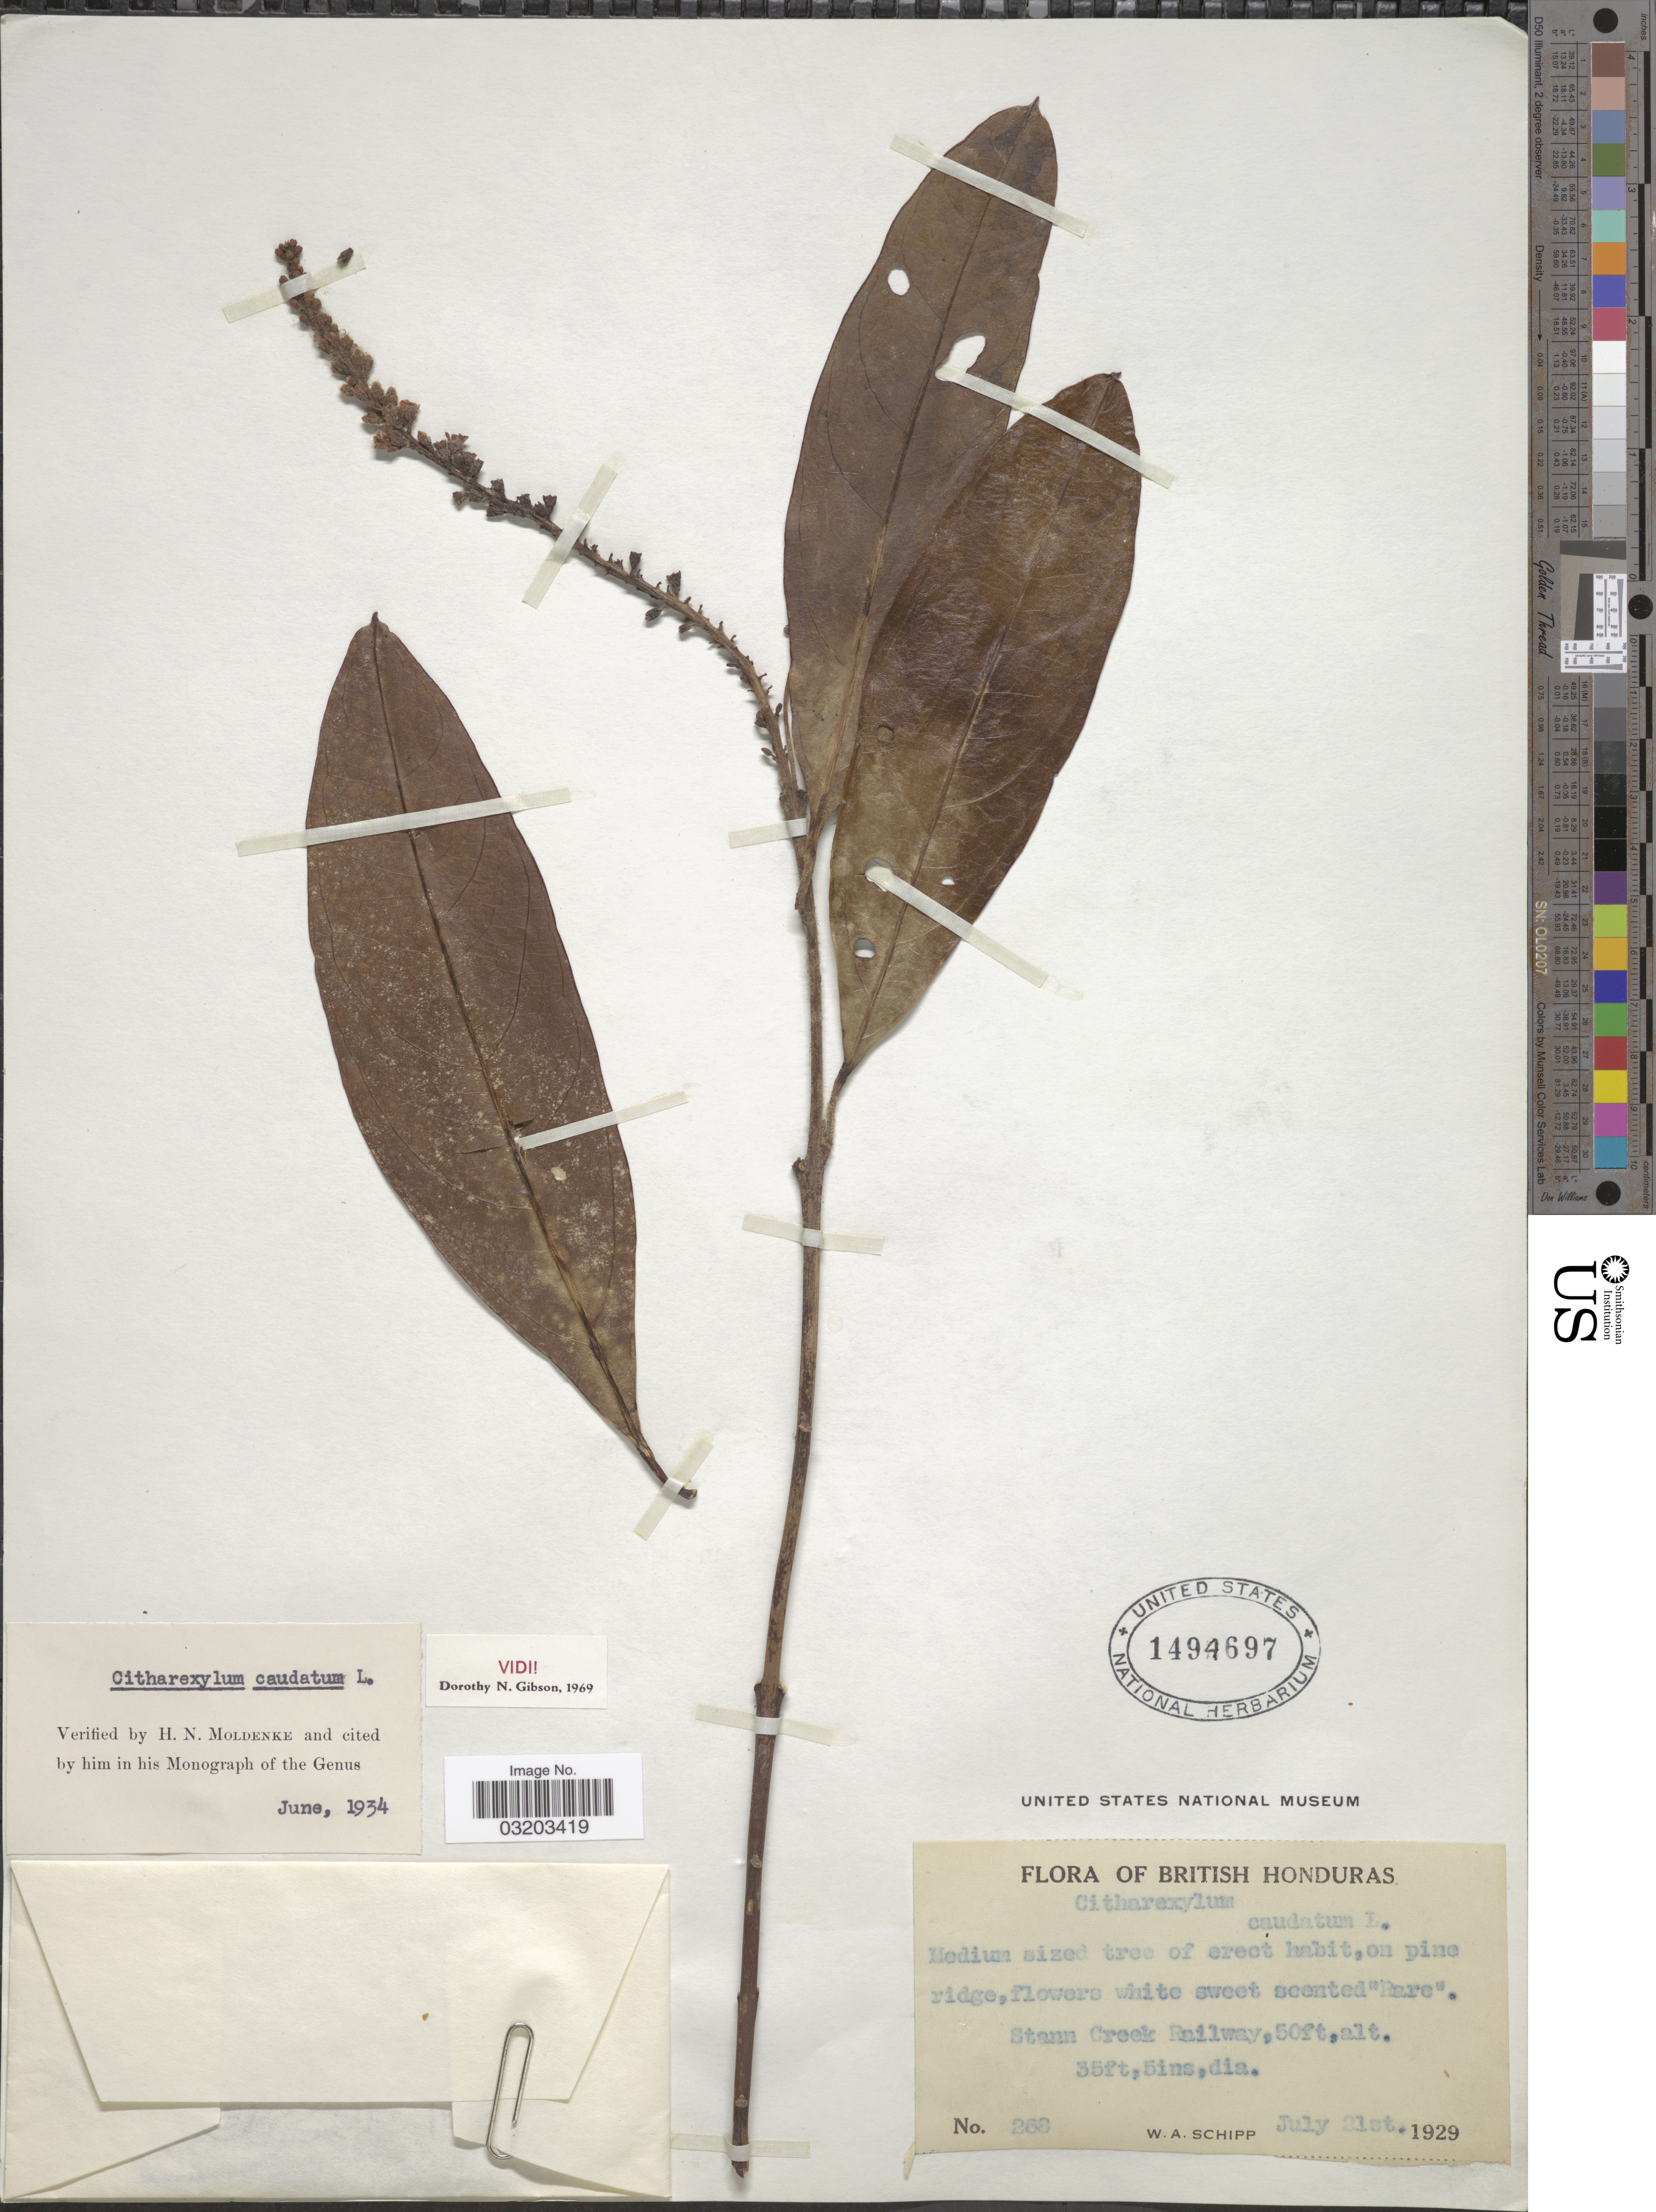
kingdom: Plantae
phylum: Tracheophyta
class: Magnoliopsida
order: Lamiales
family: Verbenaceae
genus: Citharexylum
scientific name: Citharexylum caudatum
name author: L.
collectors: W. Schipp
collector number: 268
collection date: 1929-07-21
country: Belize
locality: British Honduras. On pine ridge. Stann Creek Railway.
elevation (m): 15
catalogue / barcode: US 1494697